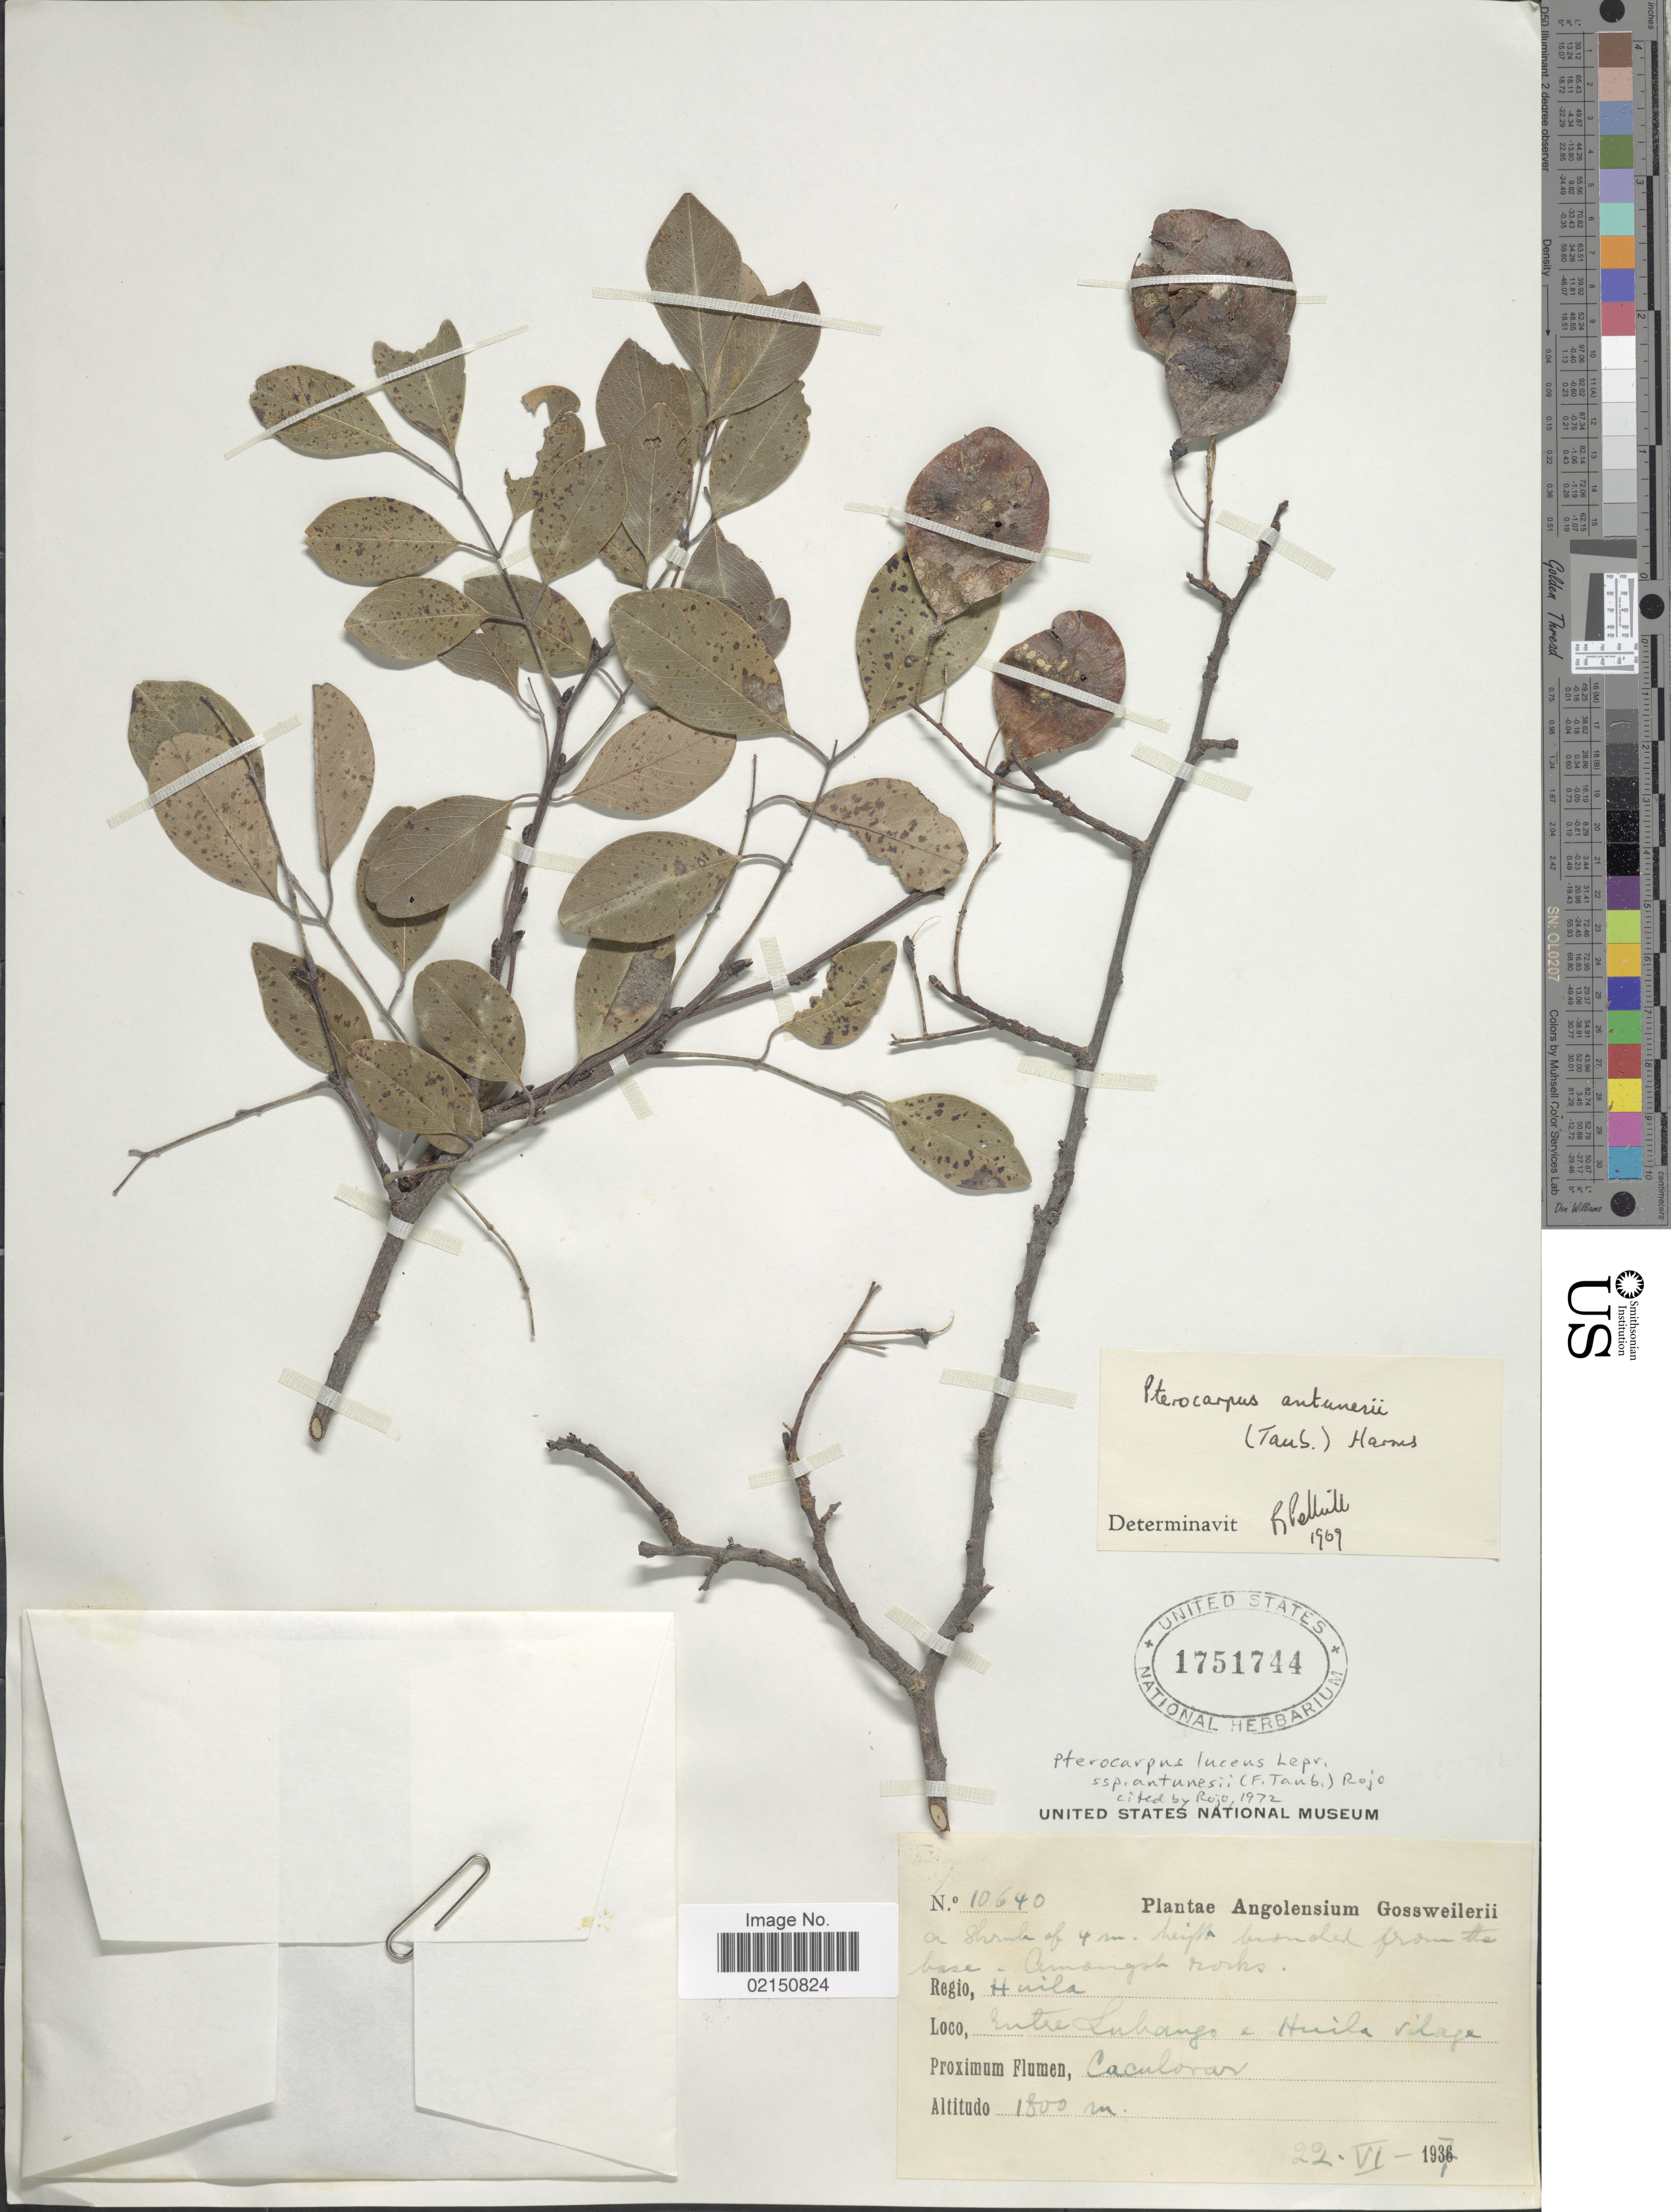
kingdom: Plantae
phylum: Tracheophyta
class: Magnoliopsida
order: Fabales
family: Fabaceae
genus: Pterocarpus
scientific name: Pterocarpus lucens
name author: Lepr. ex Guill. & Perr.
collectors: -. Gossweiler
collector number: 10640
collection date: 1937-06-22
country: Angola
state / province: Huila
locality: Entre Lubango e Huila vilage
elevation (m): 1800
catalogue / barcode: US 1751744